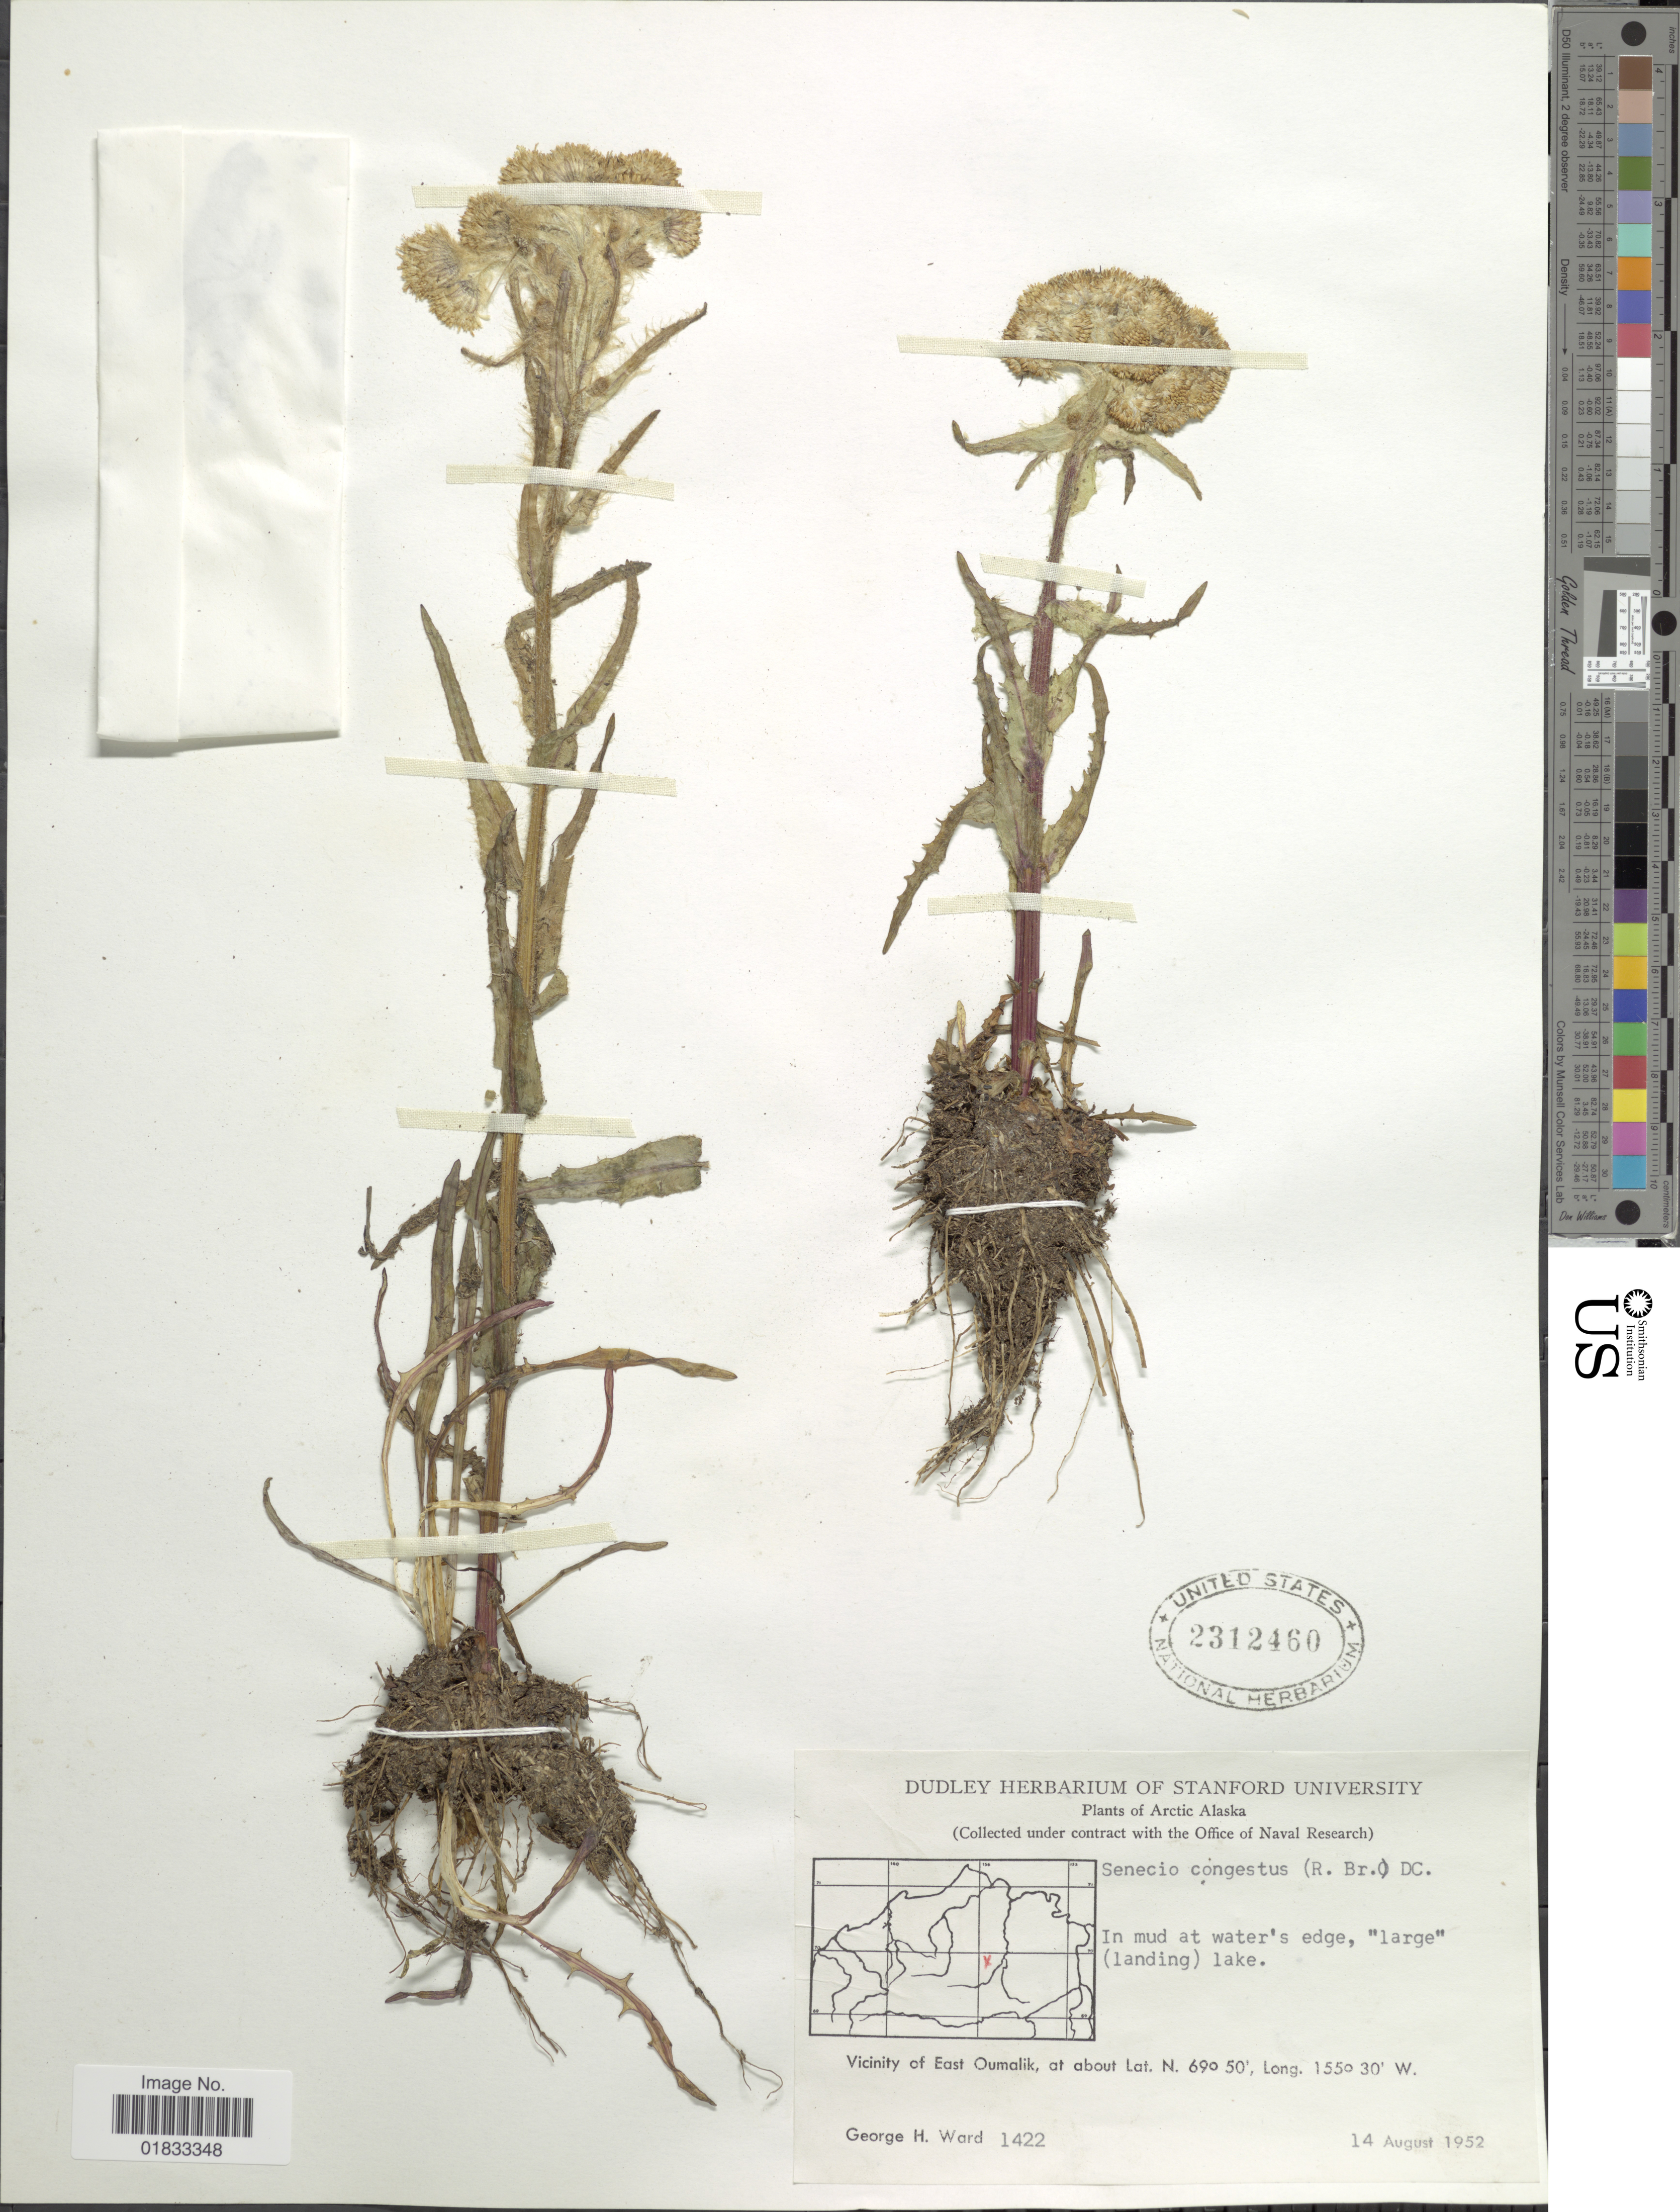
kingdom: Plantae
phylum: Tracheophyta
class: Magnoliopsida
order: Asterales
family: Asteraceae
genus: Tephroseris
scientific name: Tephroseris palustris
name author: (L.) Rchb.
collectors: G. H. Ward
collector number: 1422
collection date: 1952-08-14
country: United States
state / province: Alaska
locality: Arctic Alaska, Vicinity of East Oumalik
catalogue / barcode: US 2312460